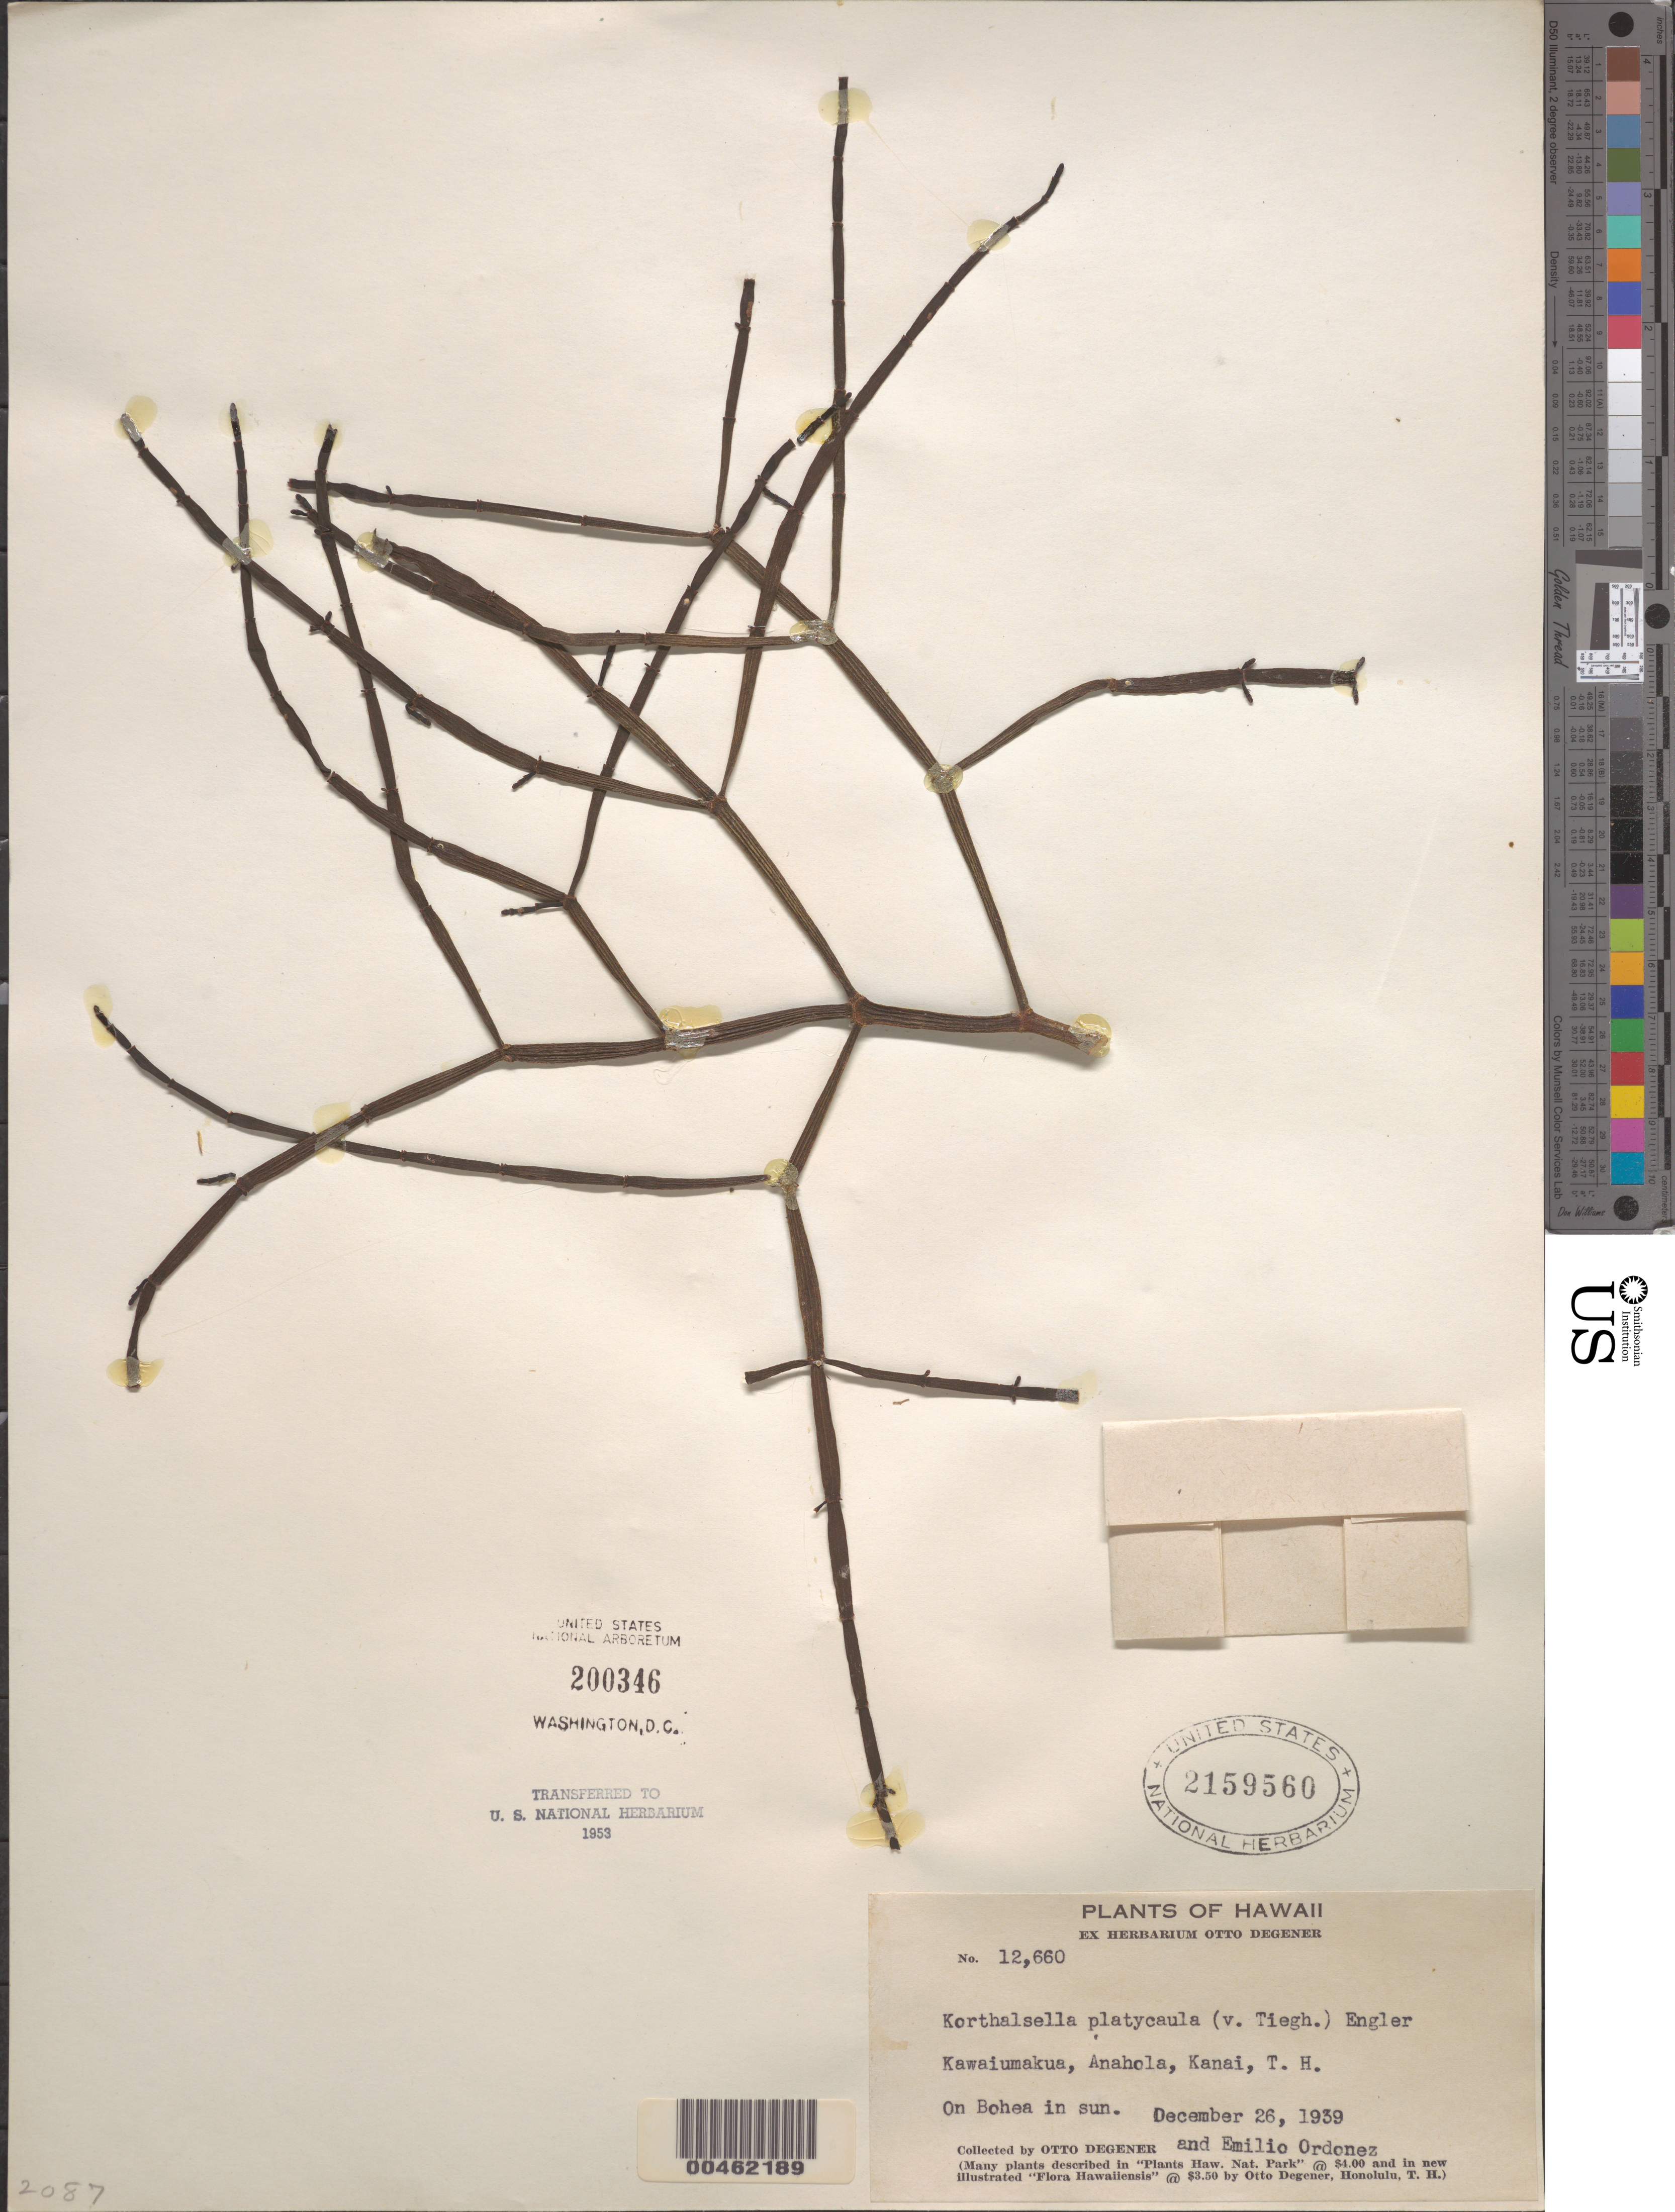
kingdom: Plantae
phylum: Tracheophyta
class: Magnoliopsida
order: Santalales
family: Viscaceae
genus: Korthalsella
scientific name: Korthalsella platycaula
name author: (Tiegh.) Engl.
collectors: O. Degener & E. Ordonez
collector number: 12660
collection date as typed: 26 Dec 1939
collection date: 1939-12-26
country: United States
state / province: Hawaii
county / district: Hawaii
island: Hawaii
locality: Kawaiumakua, Anahola, Kanai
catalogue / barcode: US 2159560